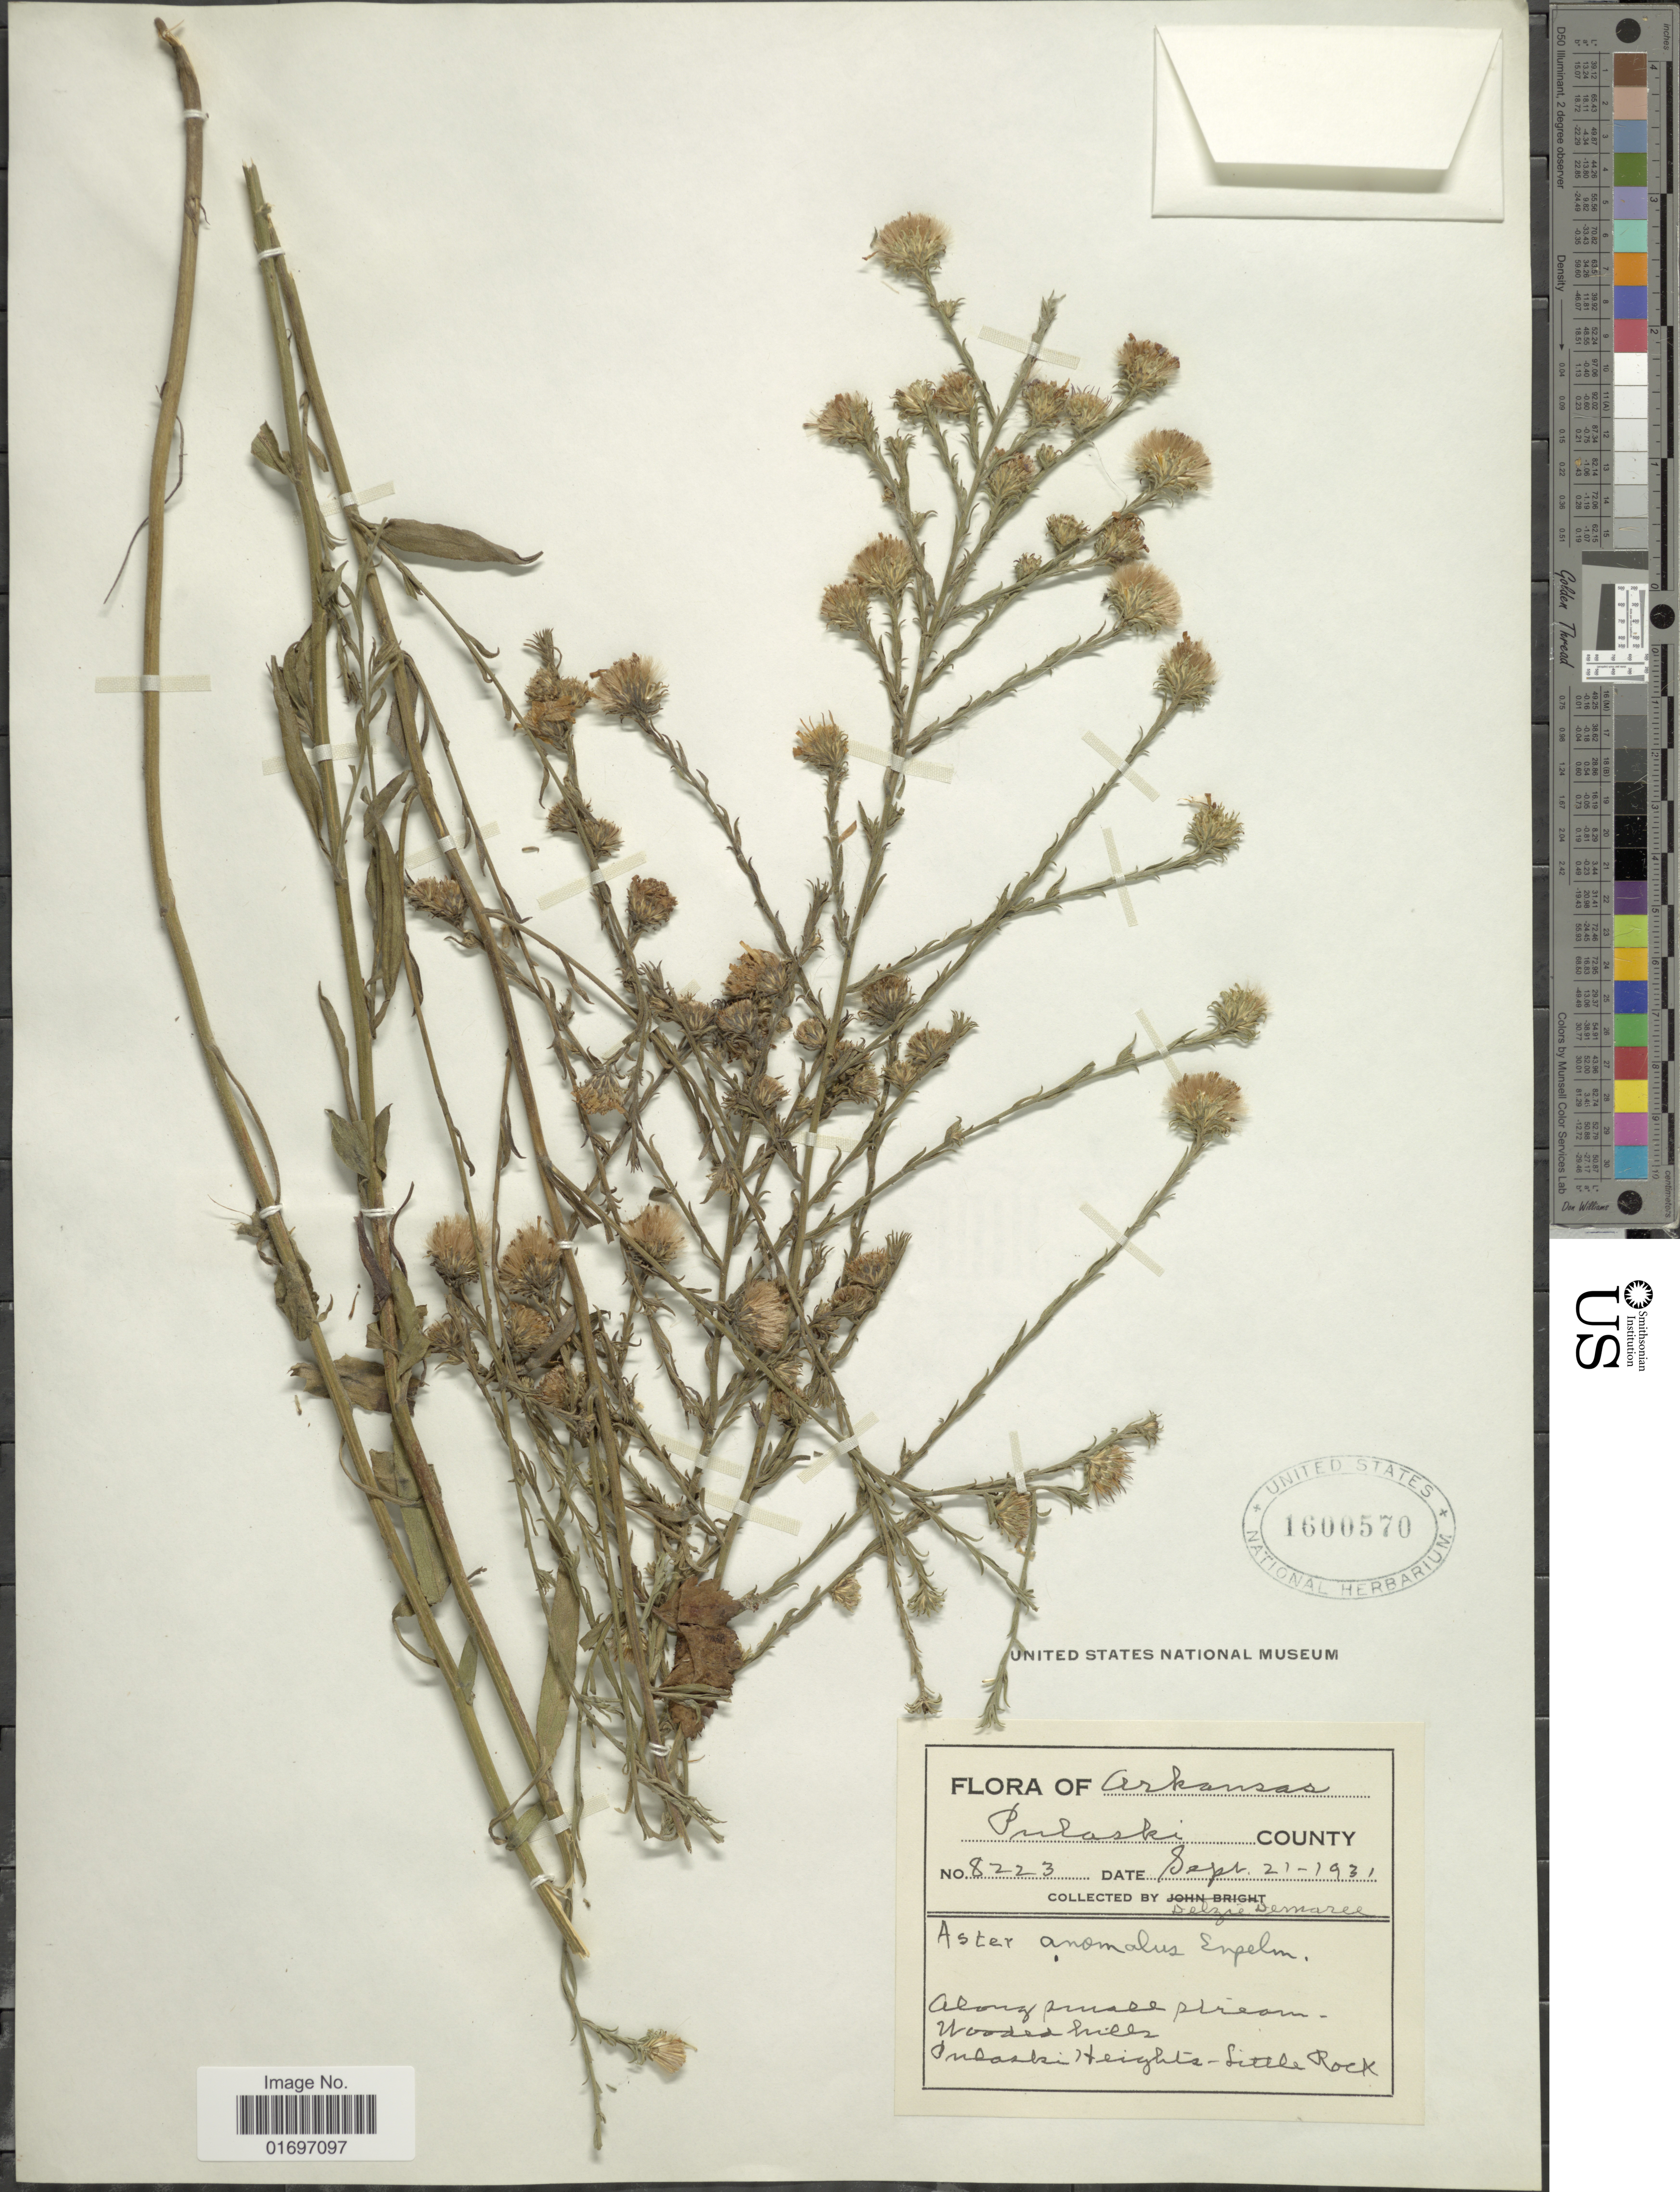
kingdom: Plantae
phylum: Tracheophyta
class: Magnoliopsida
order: Asterales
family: Asteraceae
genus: Symphyotrichum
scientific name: Symphyotrichum anomalum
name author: (Engelm.) G.L. Nesom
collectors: D. Demaree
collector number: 8223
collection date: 1931-09-21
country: United States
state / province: Arkansas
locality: Arkansas. Pulaski County. Along small stream - Wooded hills. Pulaski Heights - Little Rock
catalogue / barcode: US 1600570